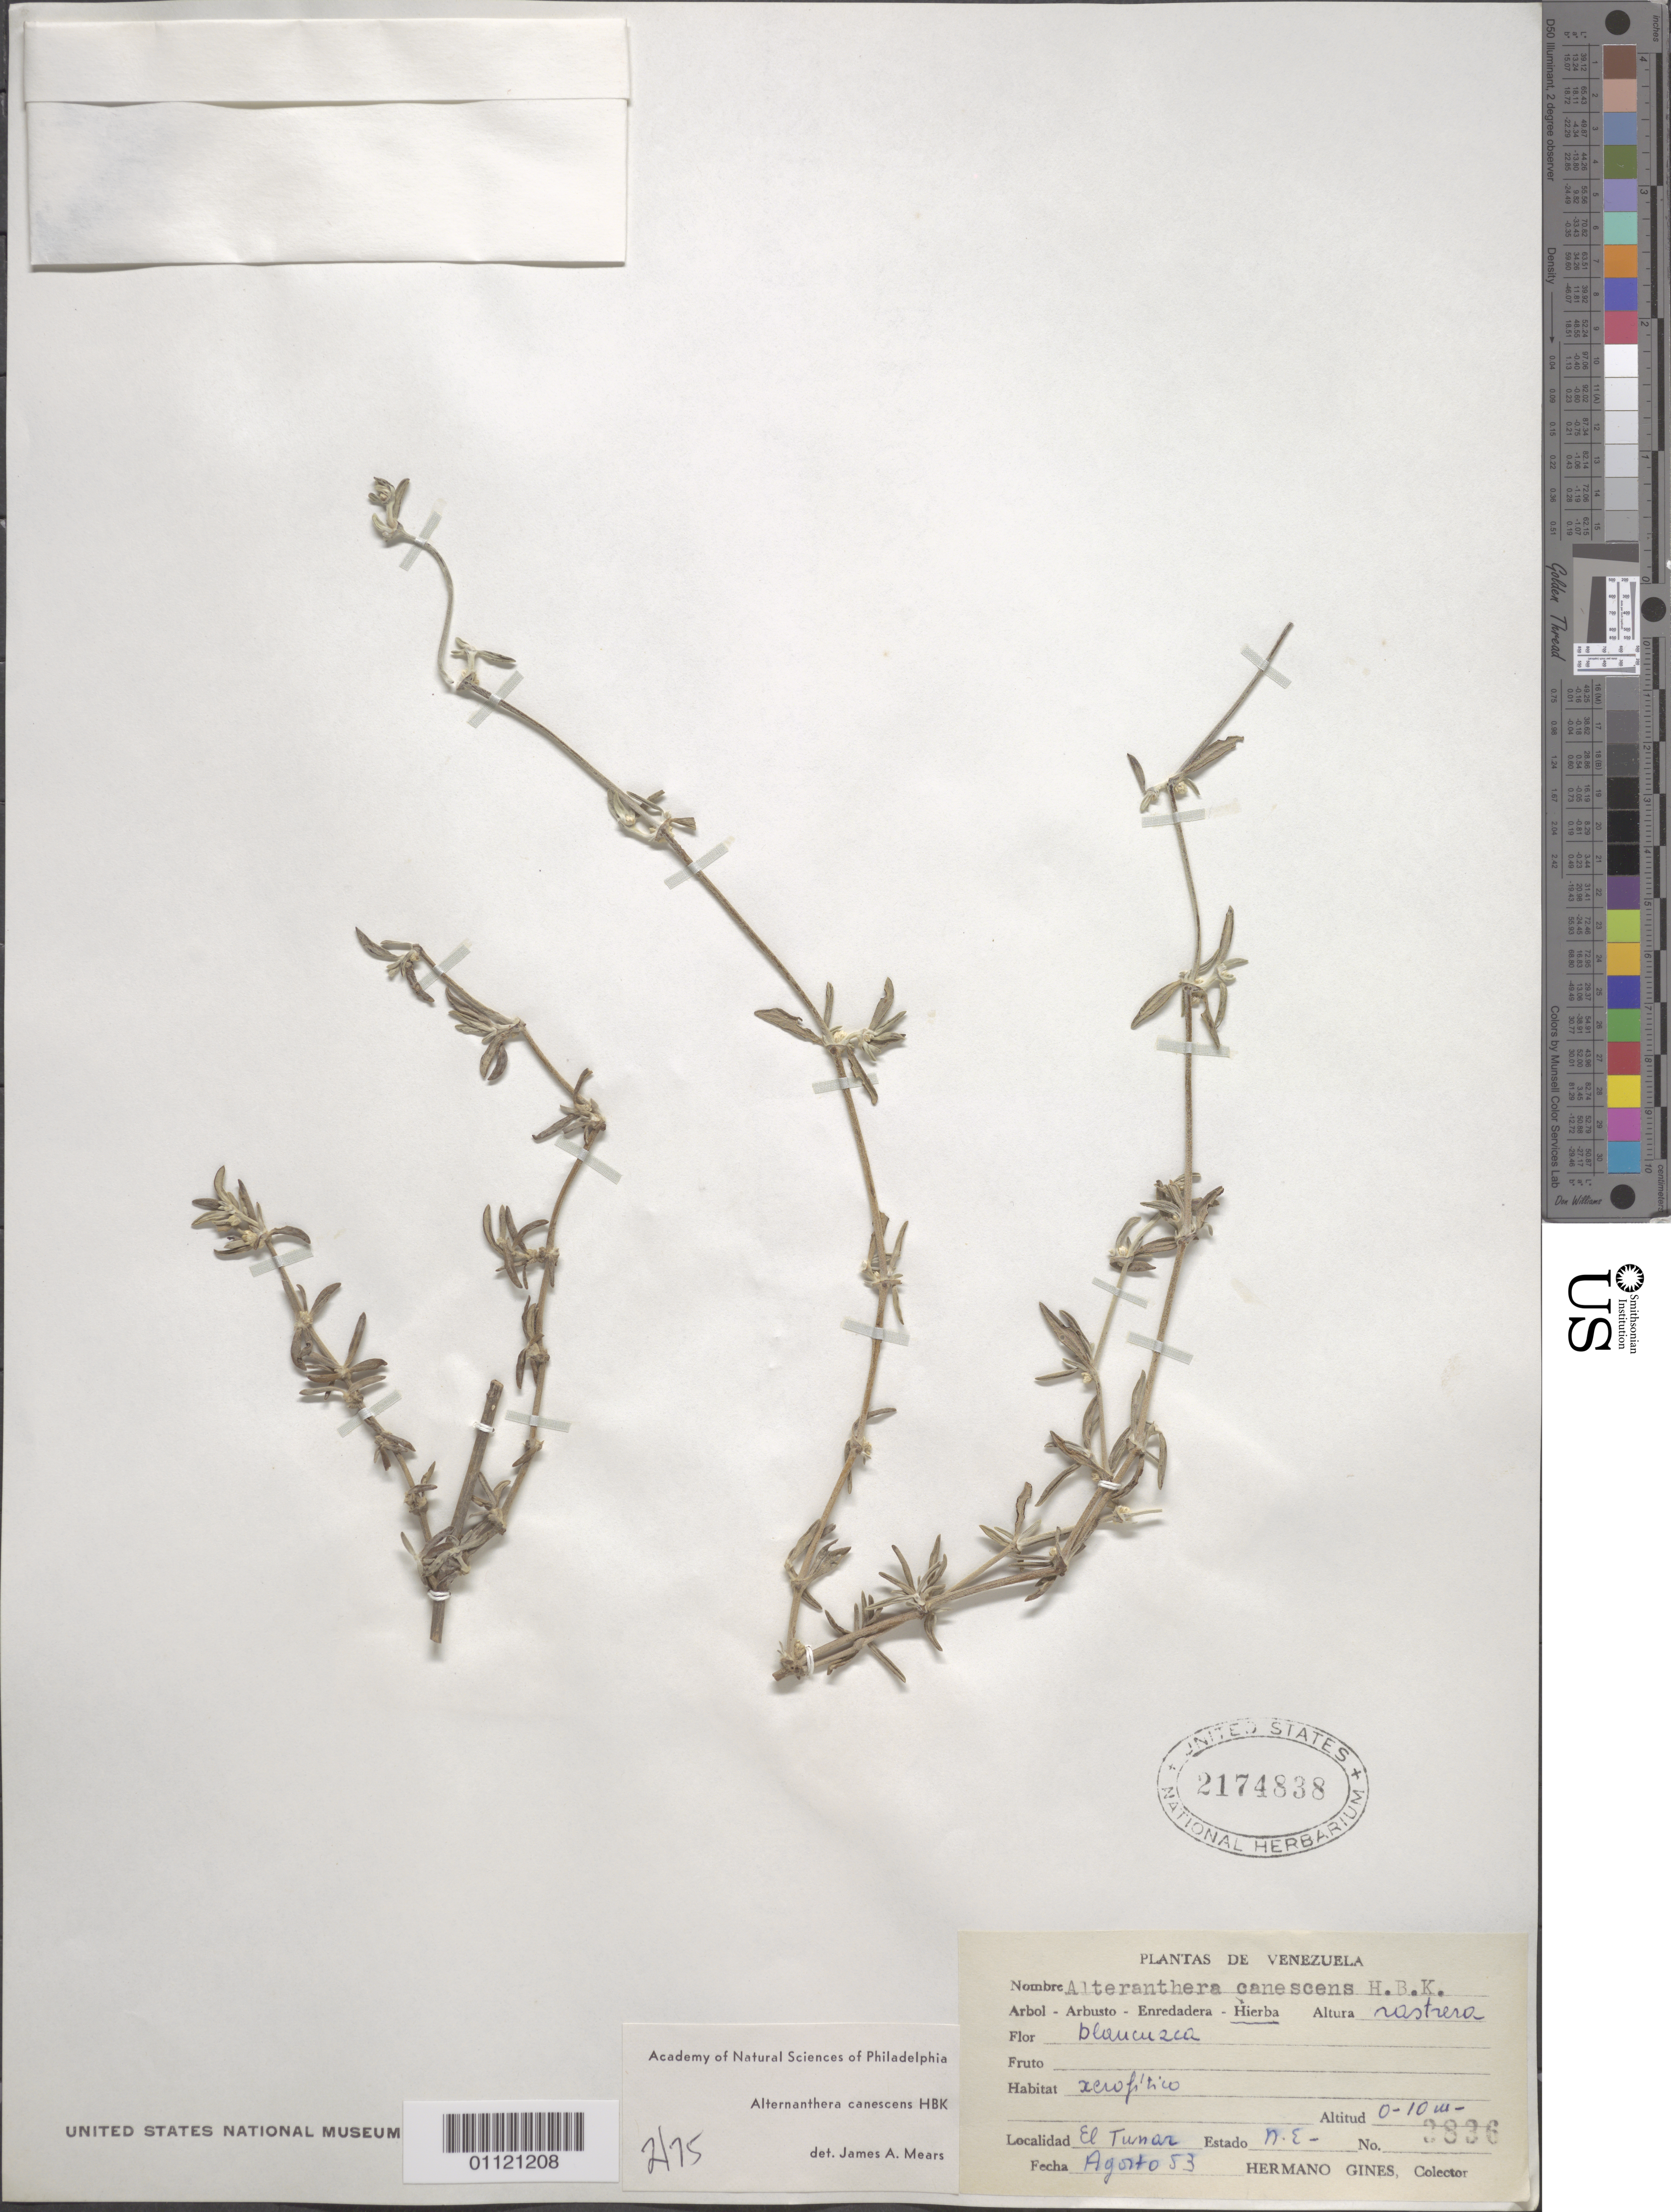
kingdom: Plantae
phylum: Tracheophyta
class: Magnoliopsida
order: Caryophyllales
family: Amaranthaceae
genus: Alternanthera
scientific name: Alternanthera canescens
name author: Kunth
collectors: Bro. Gines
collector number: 3836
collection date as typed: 01 Aug 1953 to 31 Aug 1953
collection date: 1953-08-01/1953-08-31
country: Venezuela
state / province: Nueva Esparta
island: Margarita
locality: El Tunal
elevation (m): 1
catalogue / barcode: US 2174838